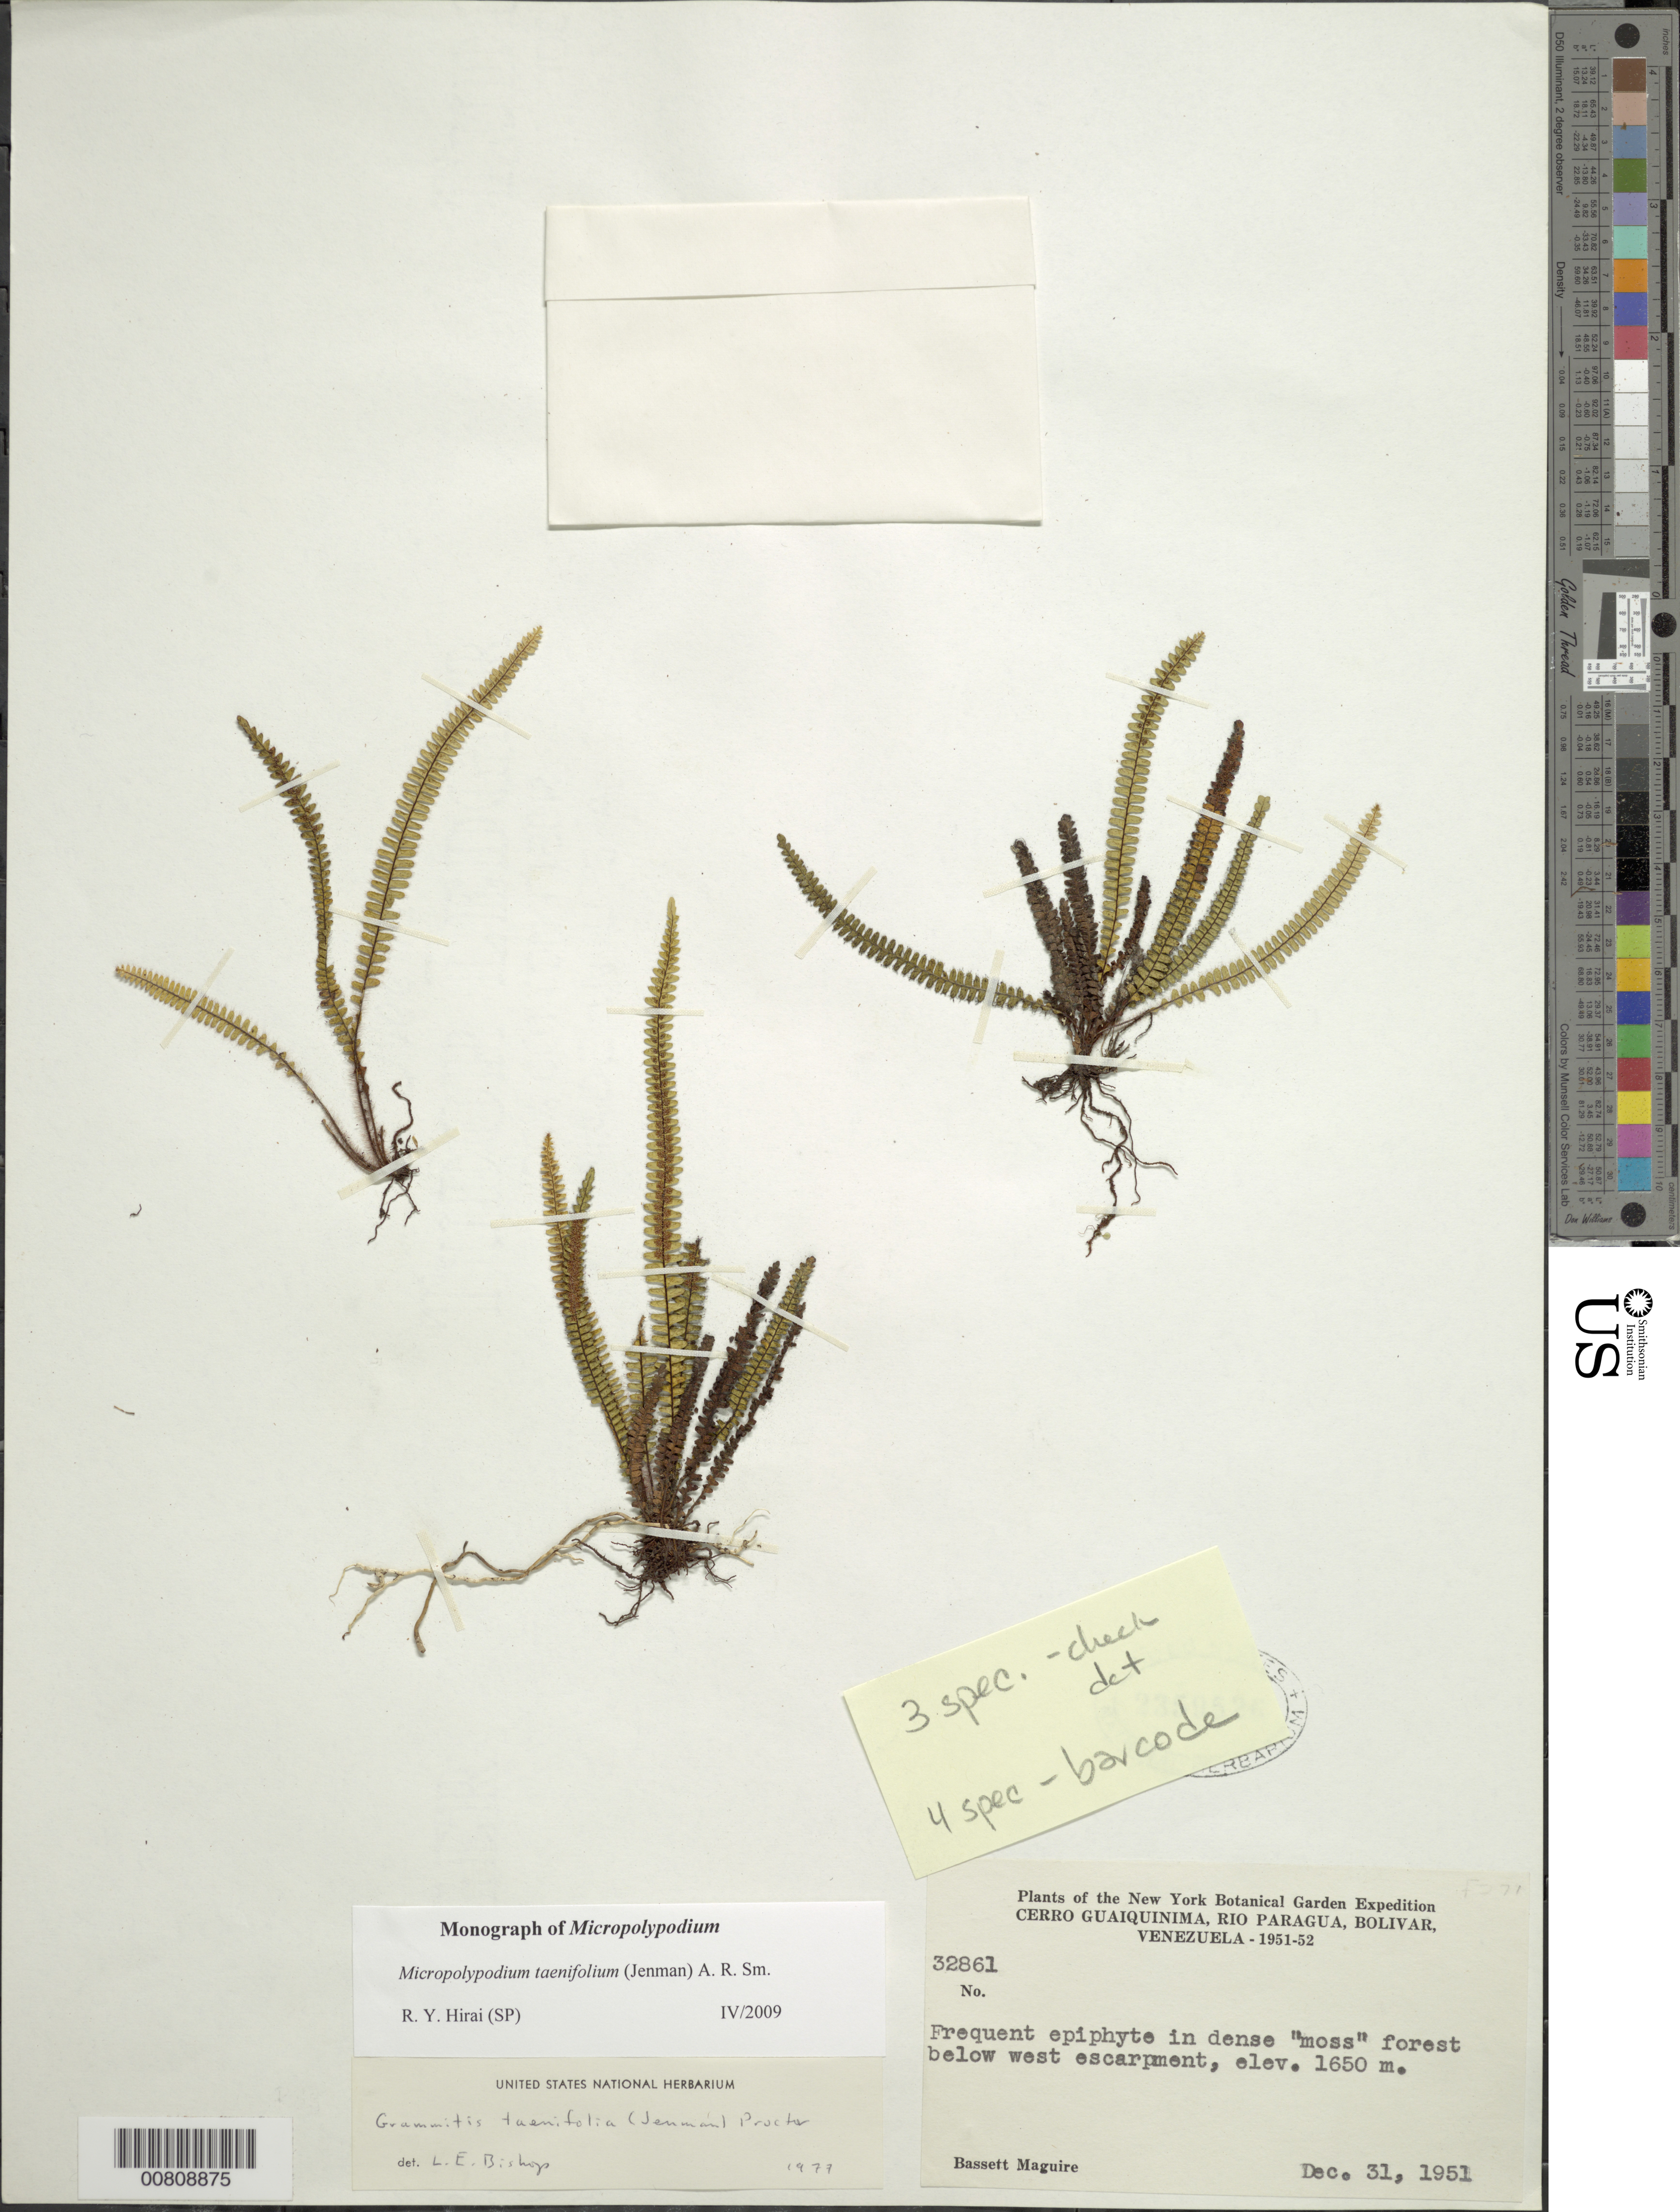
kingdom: Plantae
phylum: Tracheophyta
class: Polypodiopsida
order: Polypodiales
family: Polypodiaceae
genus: Moranopteris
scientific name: Moranopteris taenifolia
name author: (Jenman) R. Y. Hirai & J. Prado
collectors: B. Maguire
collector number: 32861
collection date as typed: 31-Dec-51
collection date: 1951-12-31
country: Venezuela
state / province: Bolívar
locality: Cerro Guaiquinima, Río Paragua, below rim at west escarpment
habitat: Dense moss forest below W escarpment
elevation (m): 1650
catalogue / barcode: US 2359526